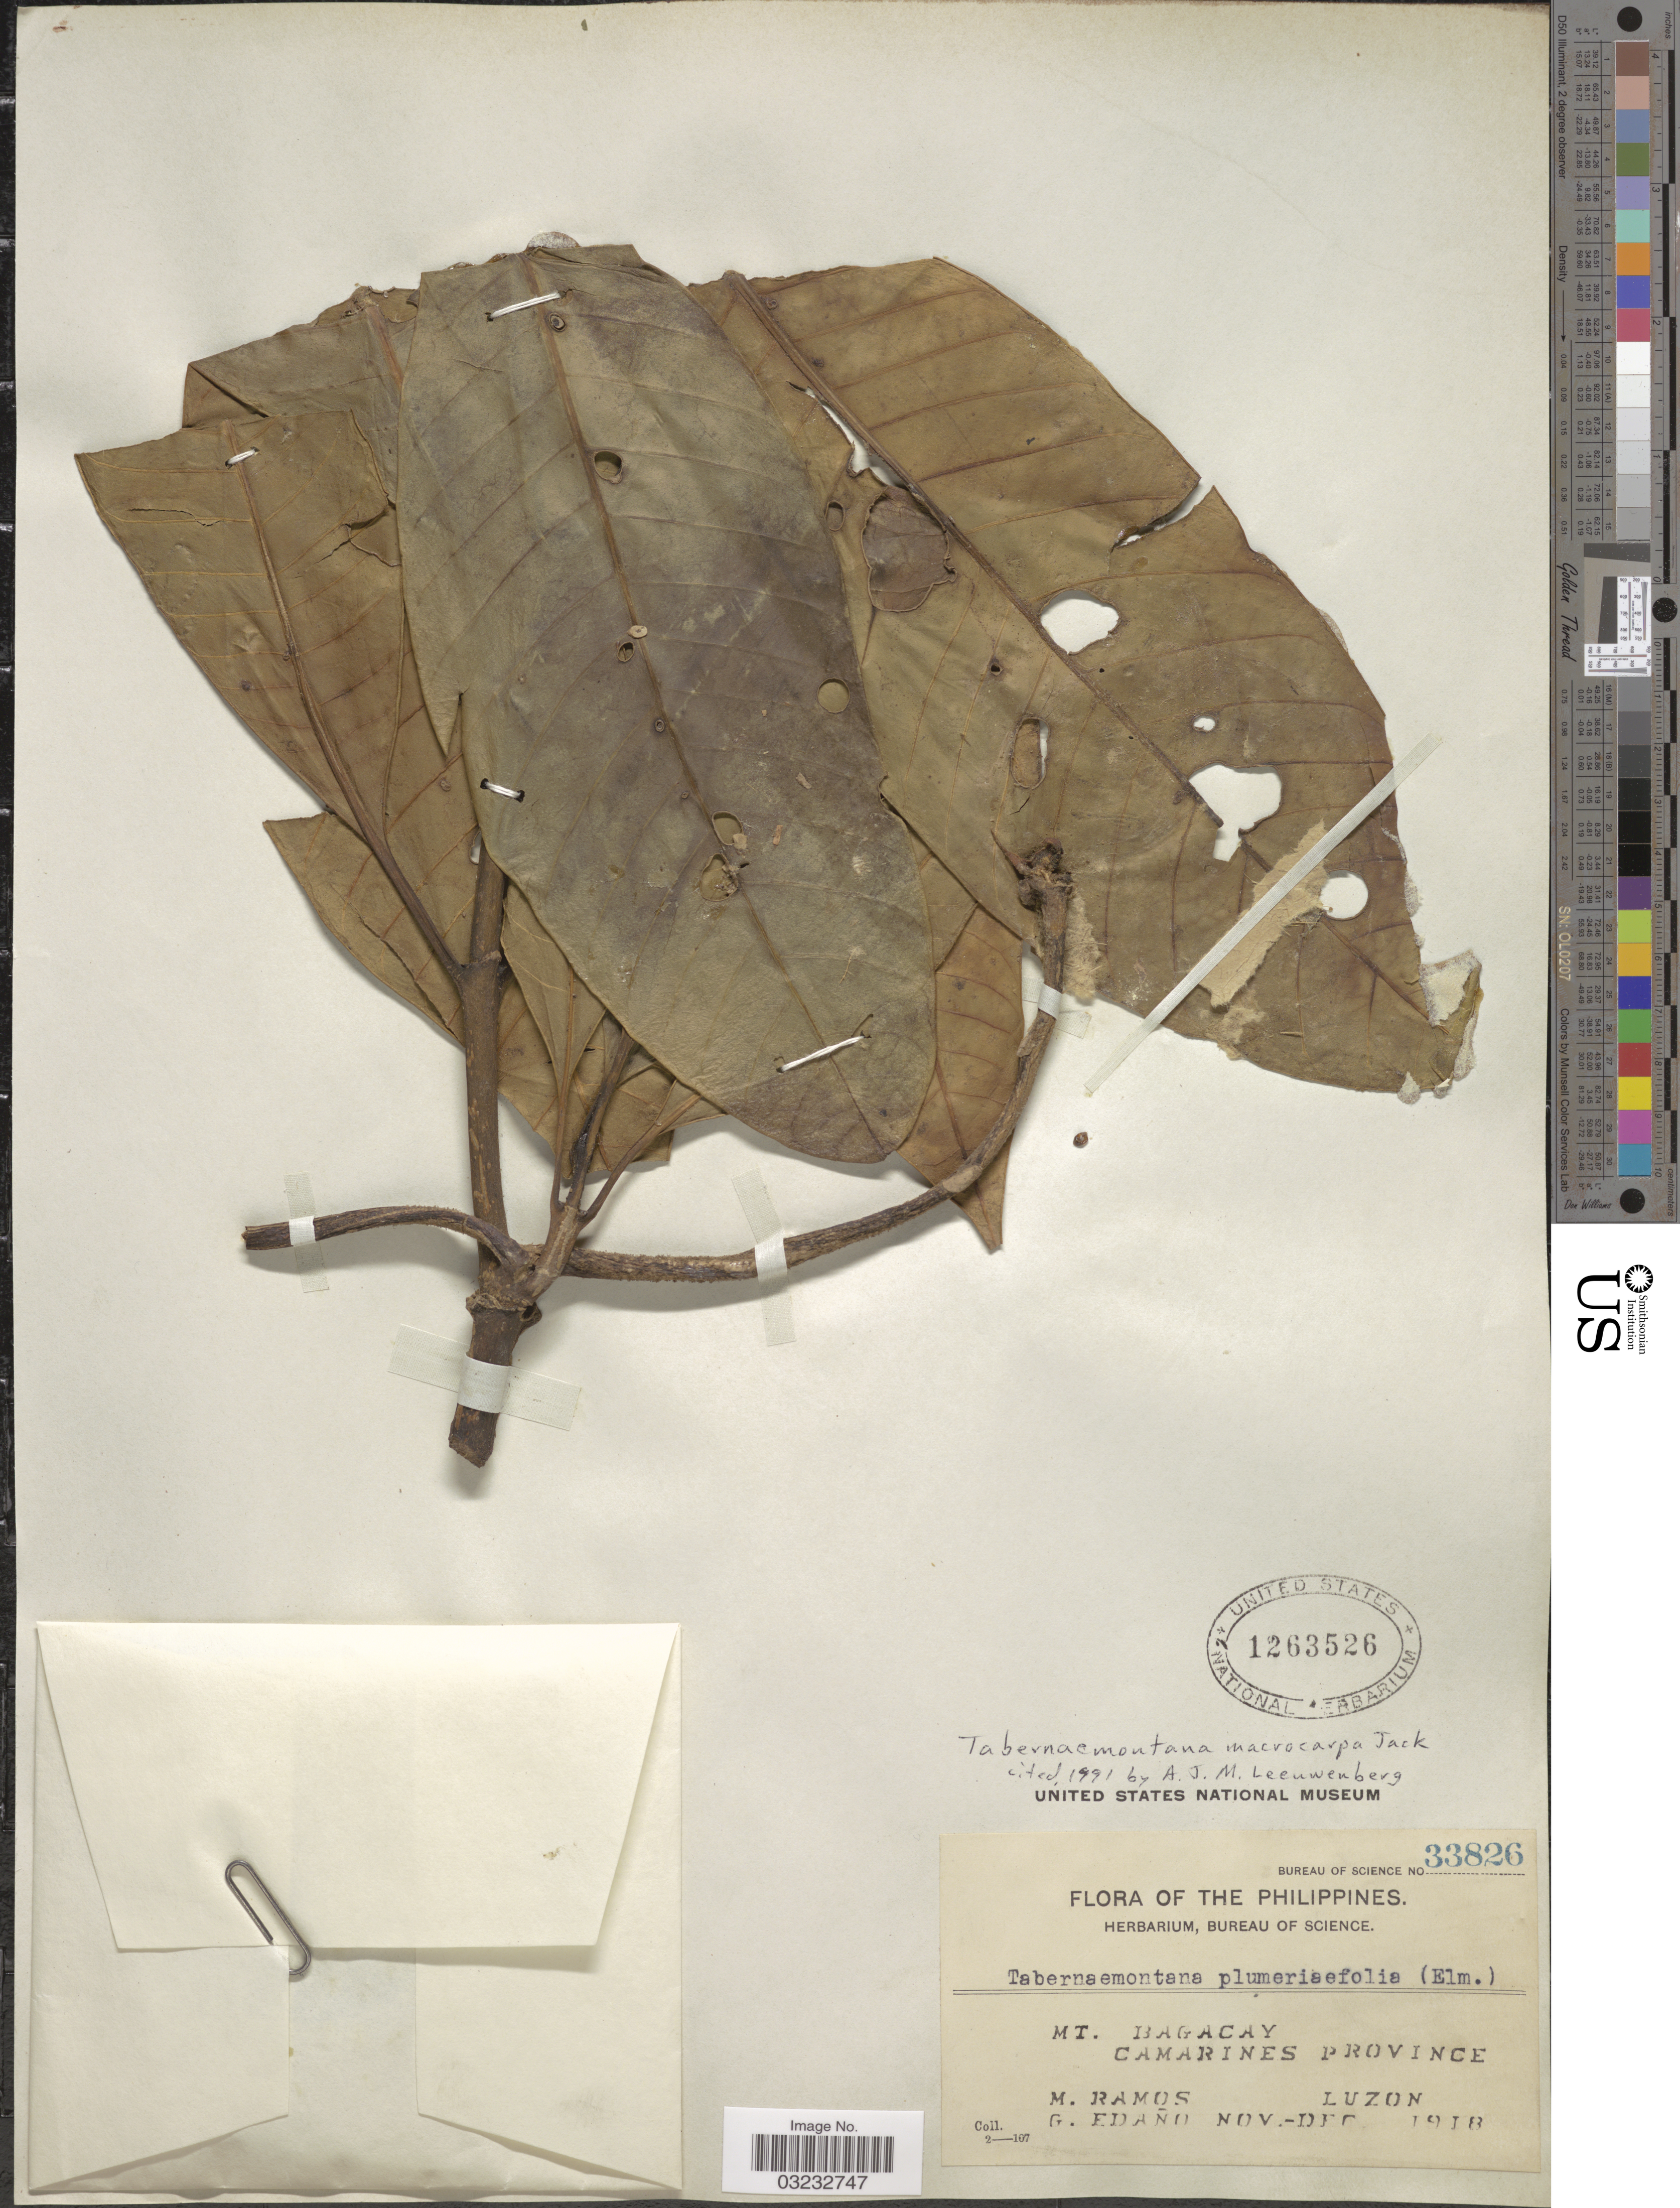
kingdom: Plantae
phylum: Tracheophyta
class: Magnoliopsida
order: Gentianales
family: Apocynaceae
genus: Tabernaemontana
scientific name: Tabernaemontana macrocarpa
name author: Jack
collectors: M. Ramos & G. Edaño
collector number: Bureau of Science 33826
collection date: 1918-11/1918-12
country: Philippines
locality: Mt. Bagacay. Camarines Province. Luzon.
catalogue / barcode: US 1263526